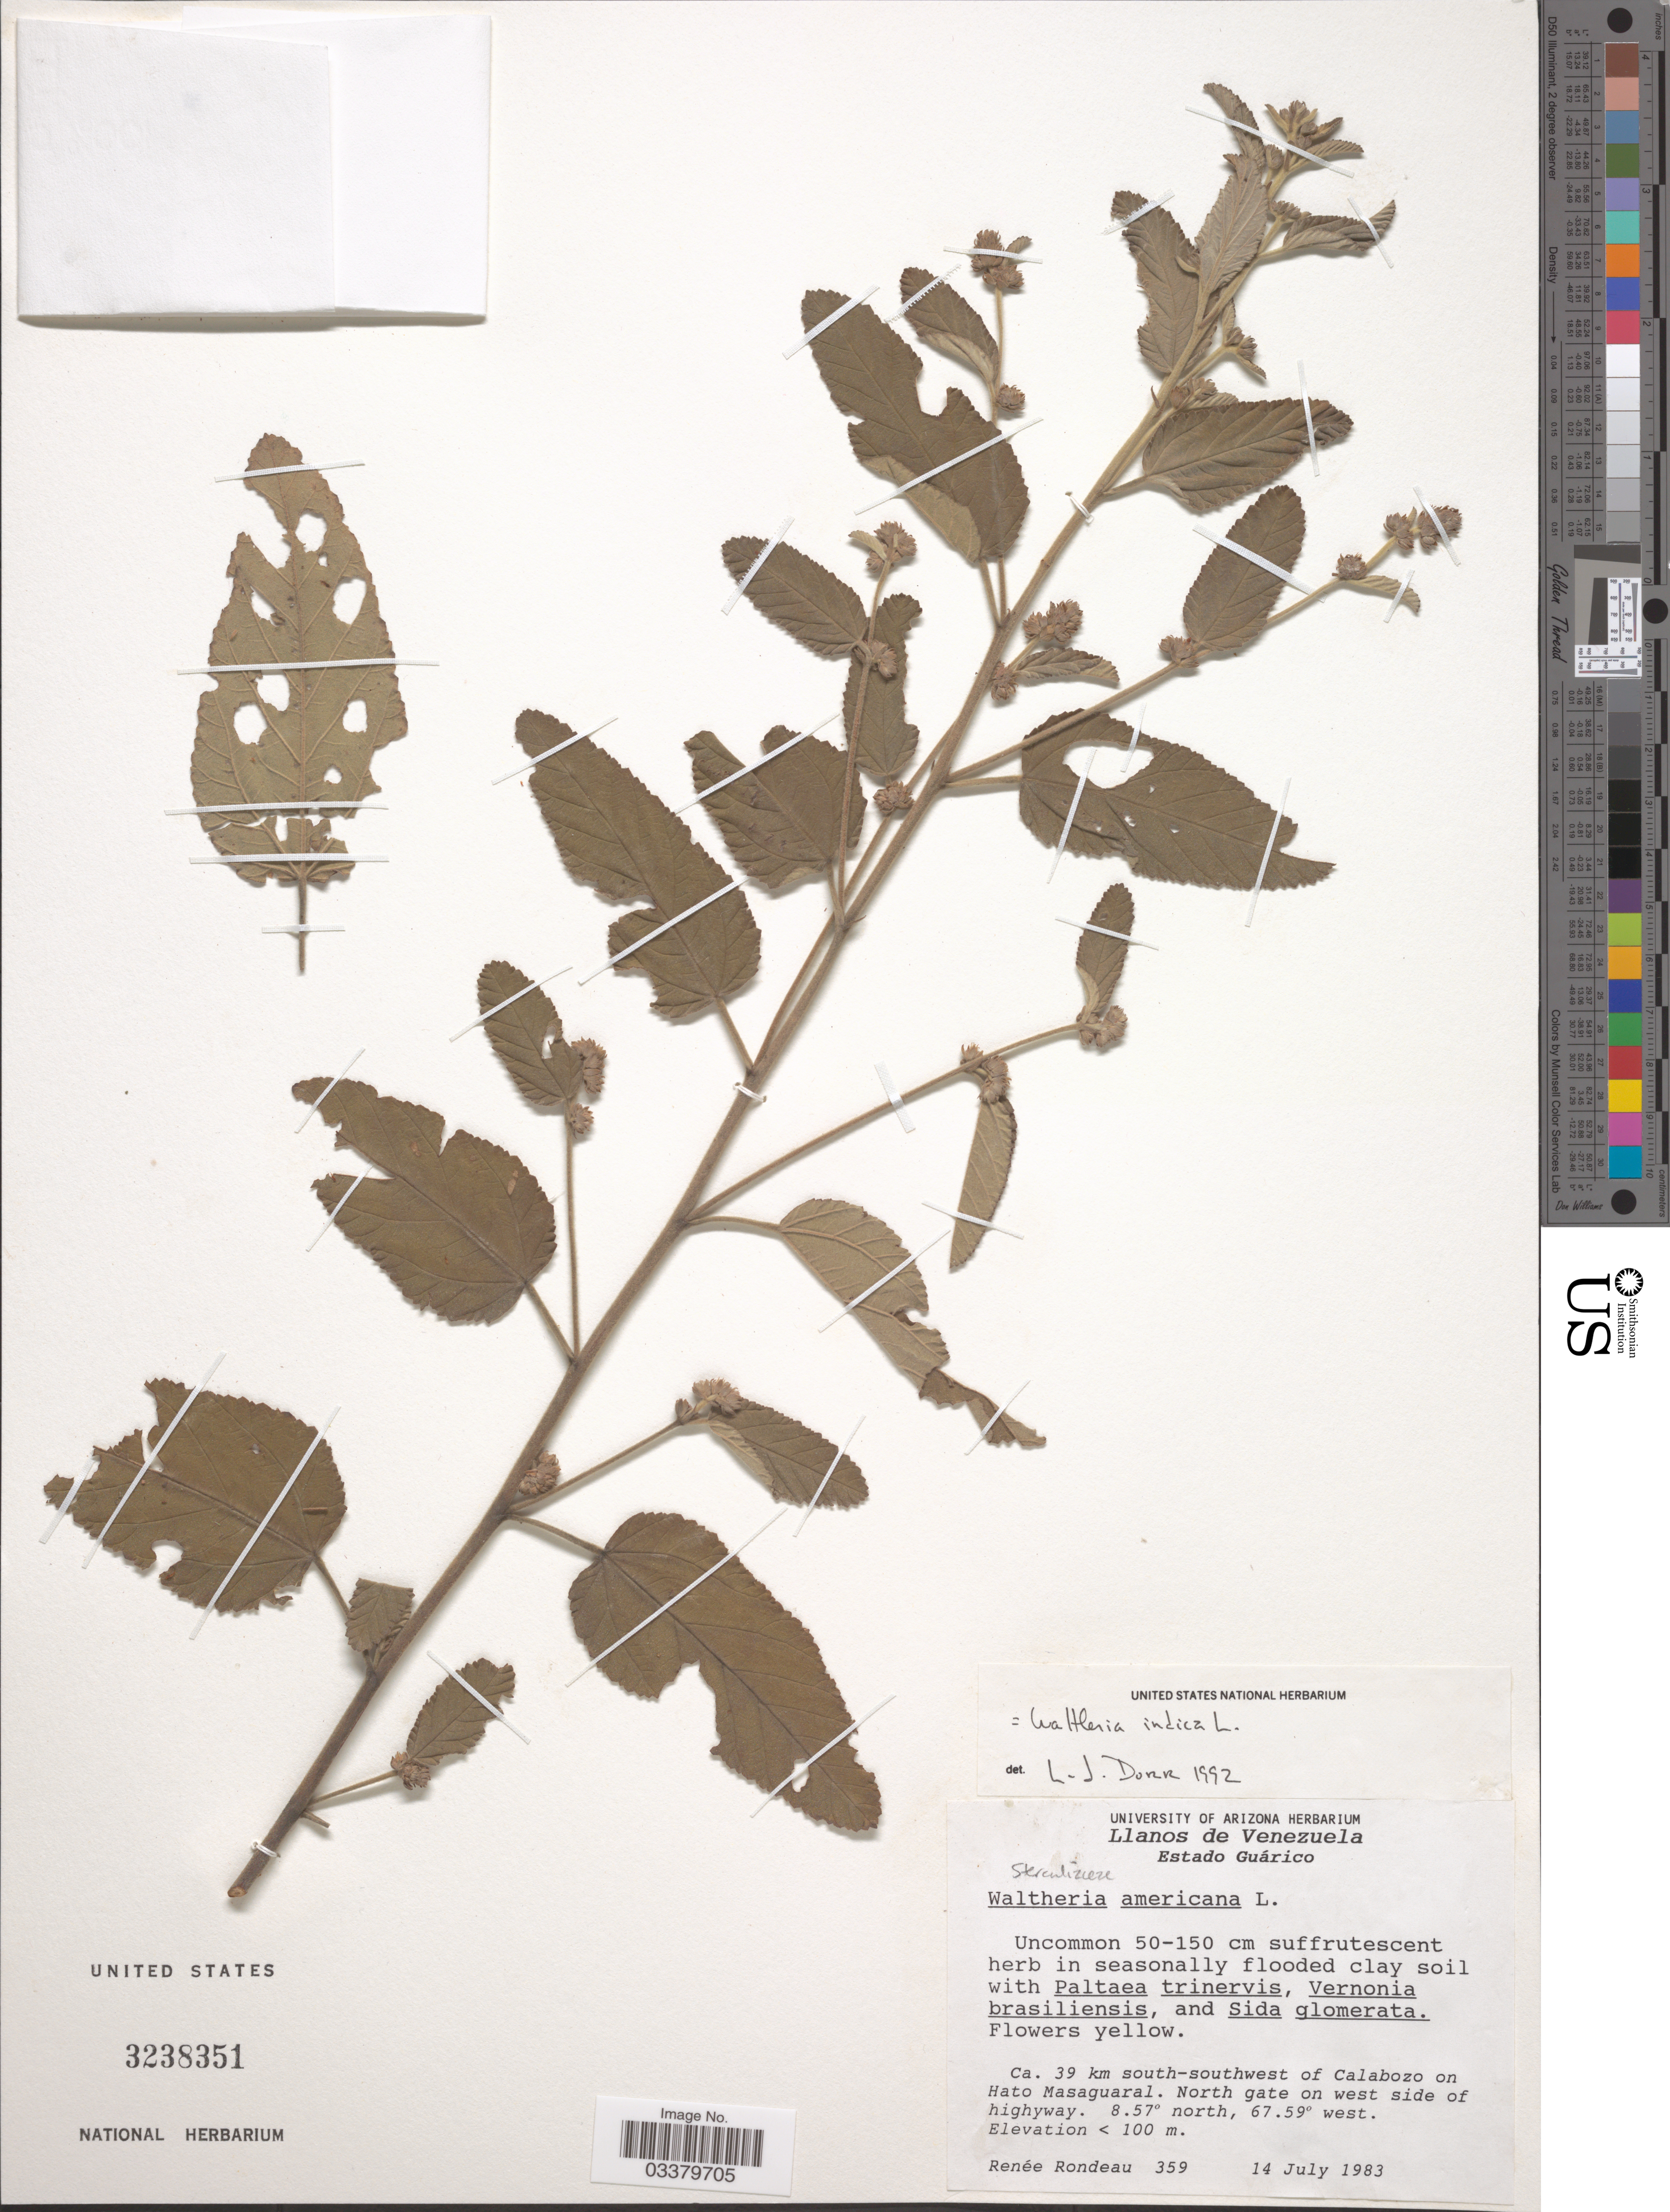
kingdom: Plantae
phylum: Tracheophyta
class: Magnoliopsida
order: Malvales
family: Malvaceae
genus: Waltheria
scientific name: Waltheria indica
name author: L.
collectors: R. Rondeau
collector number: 359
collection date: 1983-07-14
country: Venezuela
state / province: Guárico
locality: Ca. 39 km south-southwest of Calabozo on Hato Masaguaral. North gate on west side of highyway.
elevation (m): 100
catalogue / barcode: US 3238351